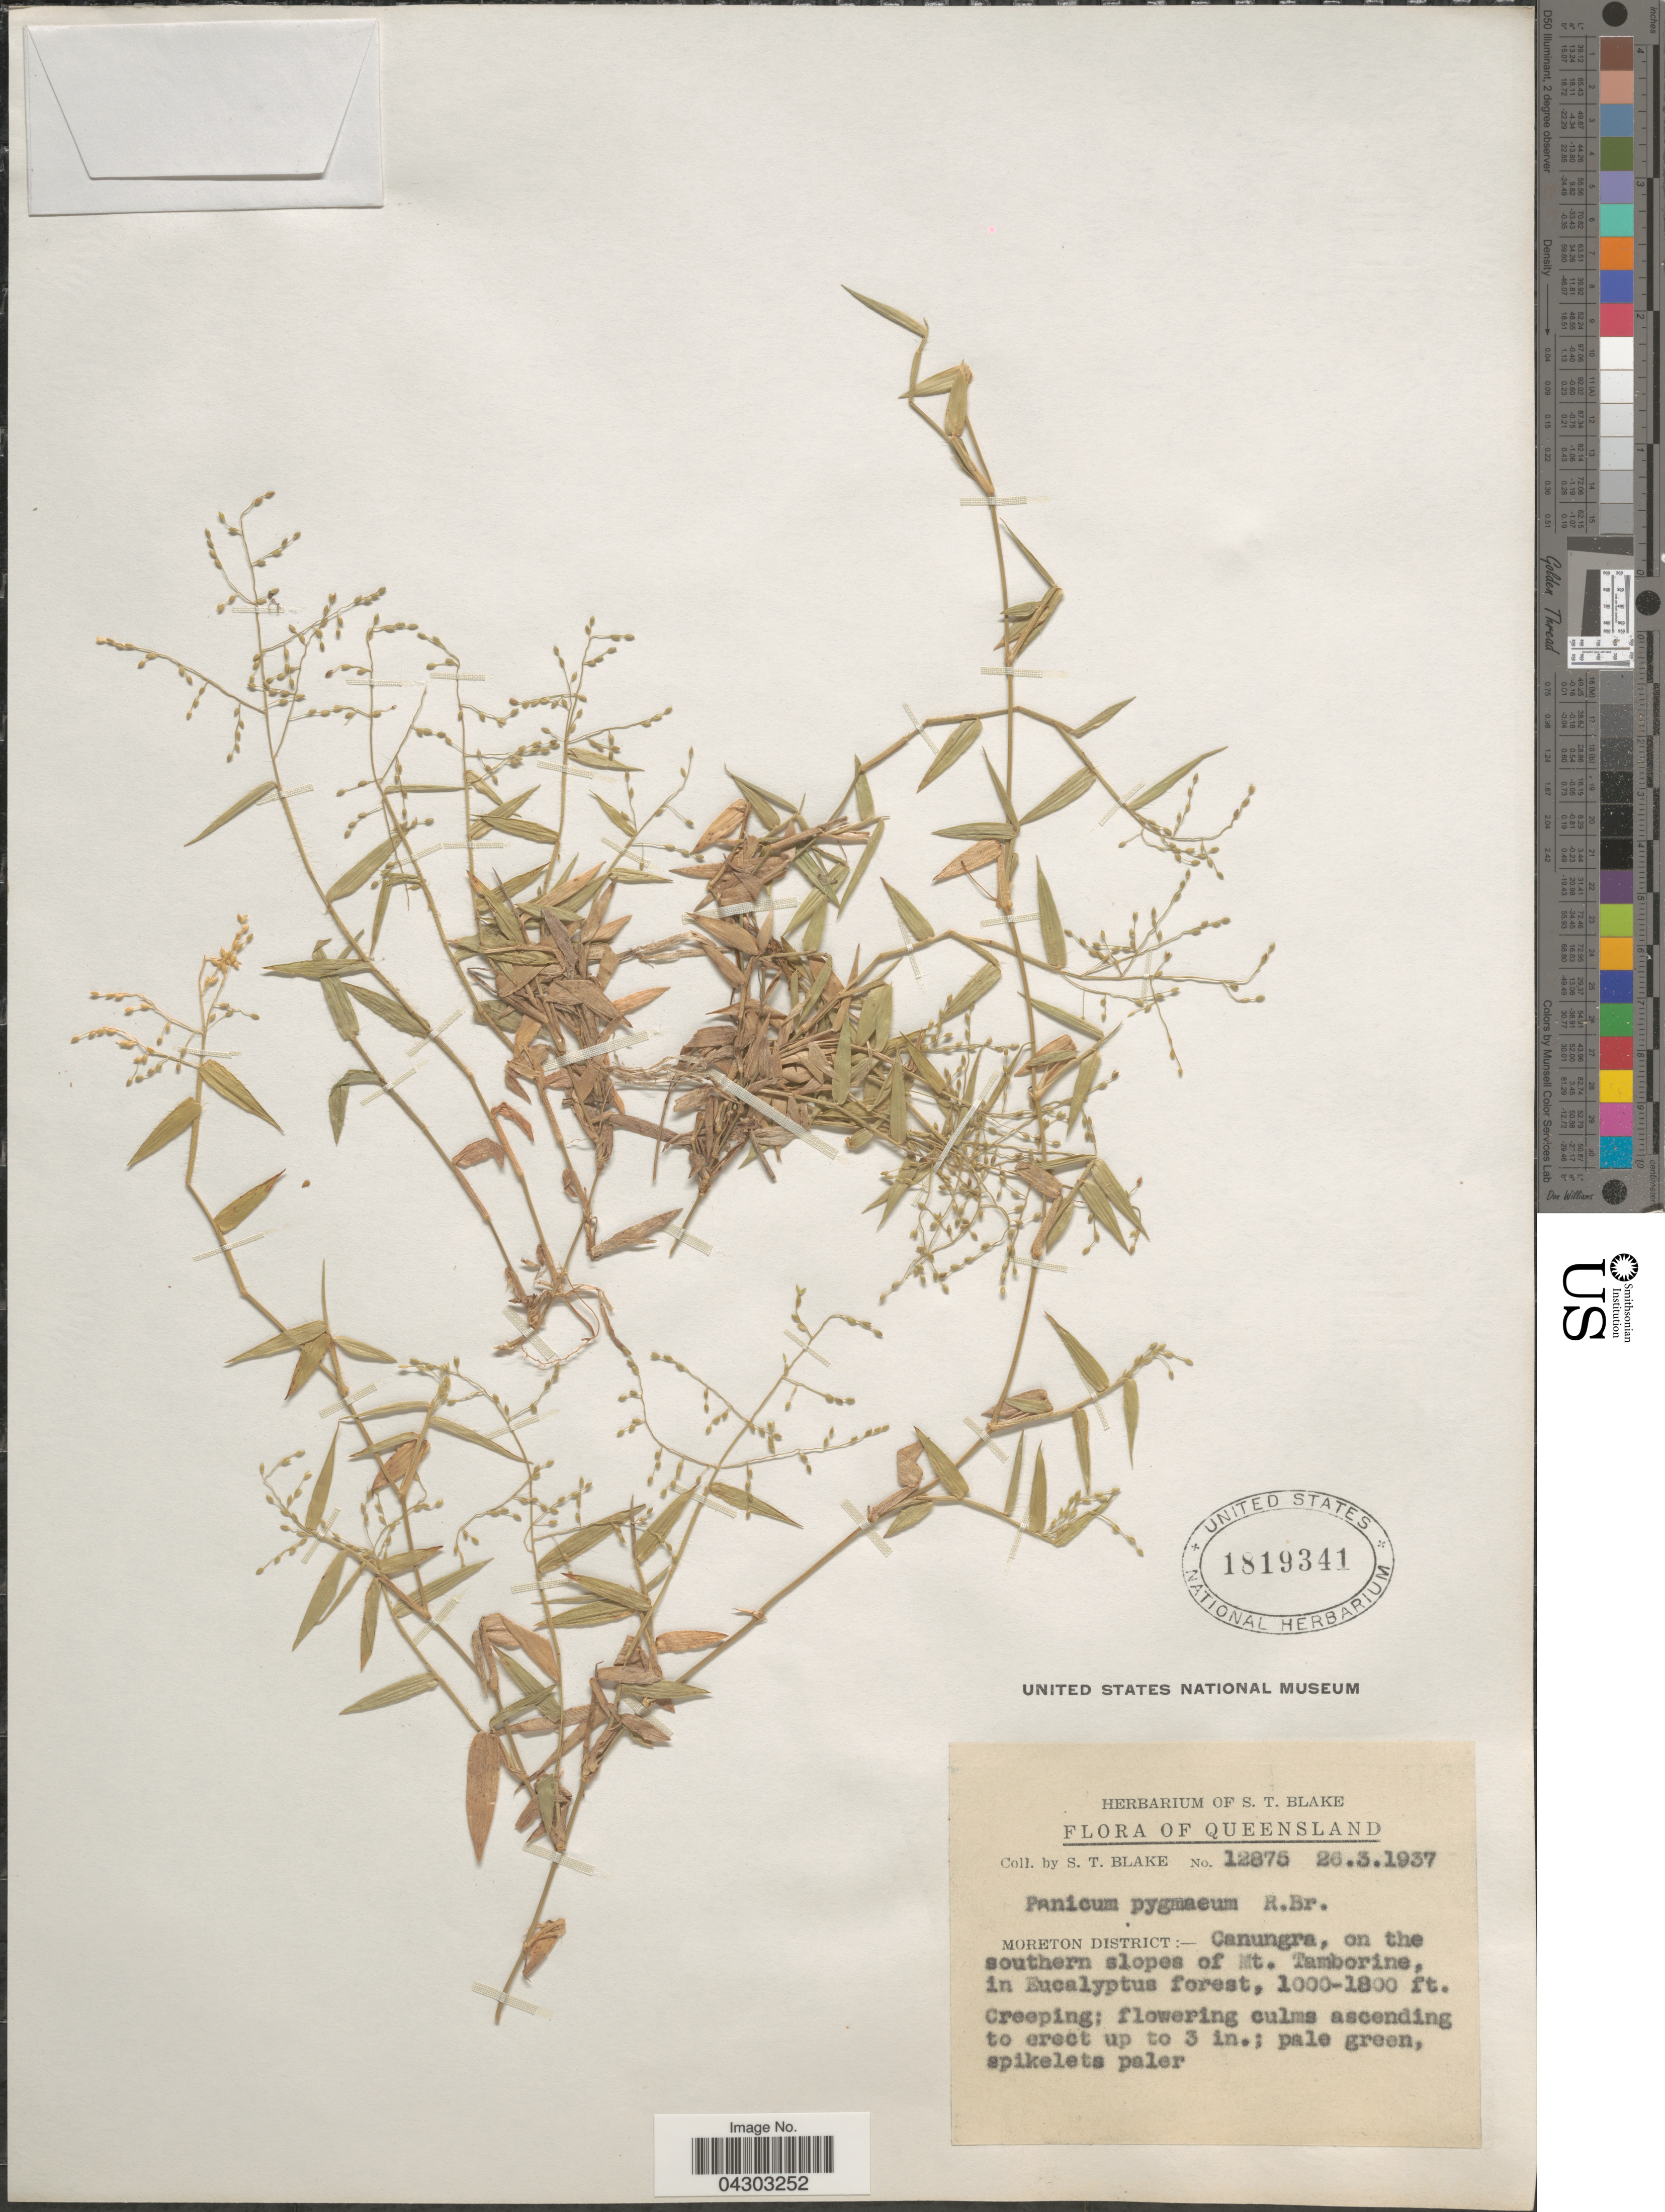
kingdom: Plantae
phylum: Tracheophyta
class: Liliopsida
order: Poales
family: Poaceae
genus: Panicum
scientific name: Panicum pygmaeum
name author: R. Br.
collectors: S. T. Blake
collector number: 12875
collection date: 1937-03-26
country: Australia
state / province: Queensland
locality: Moreton District:- Canungra, on the southern slope of Mt. Tamborine.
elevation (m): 305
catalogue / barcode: US 1819341